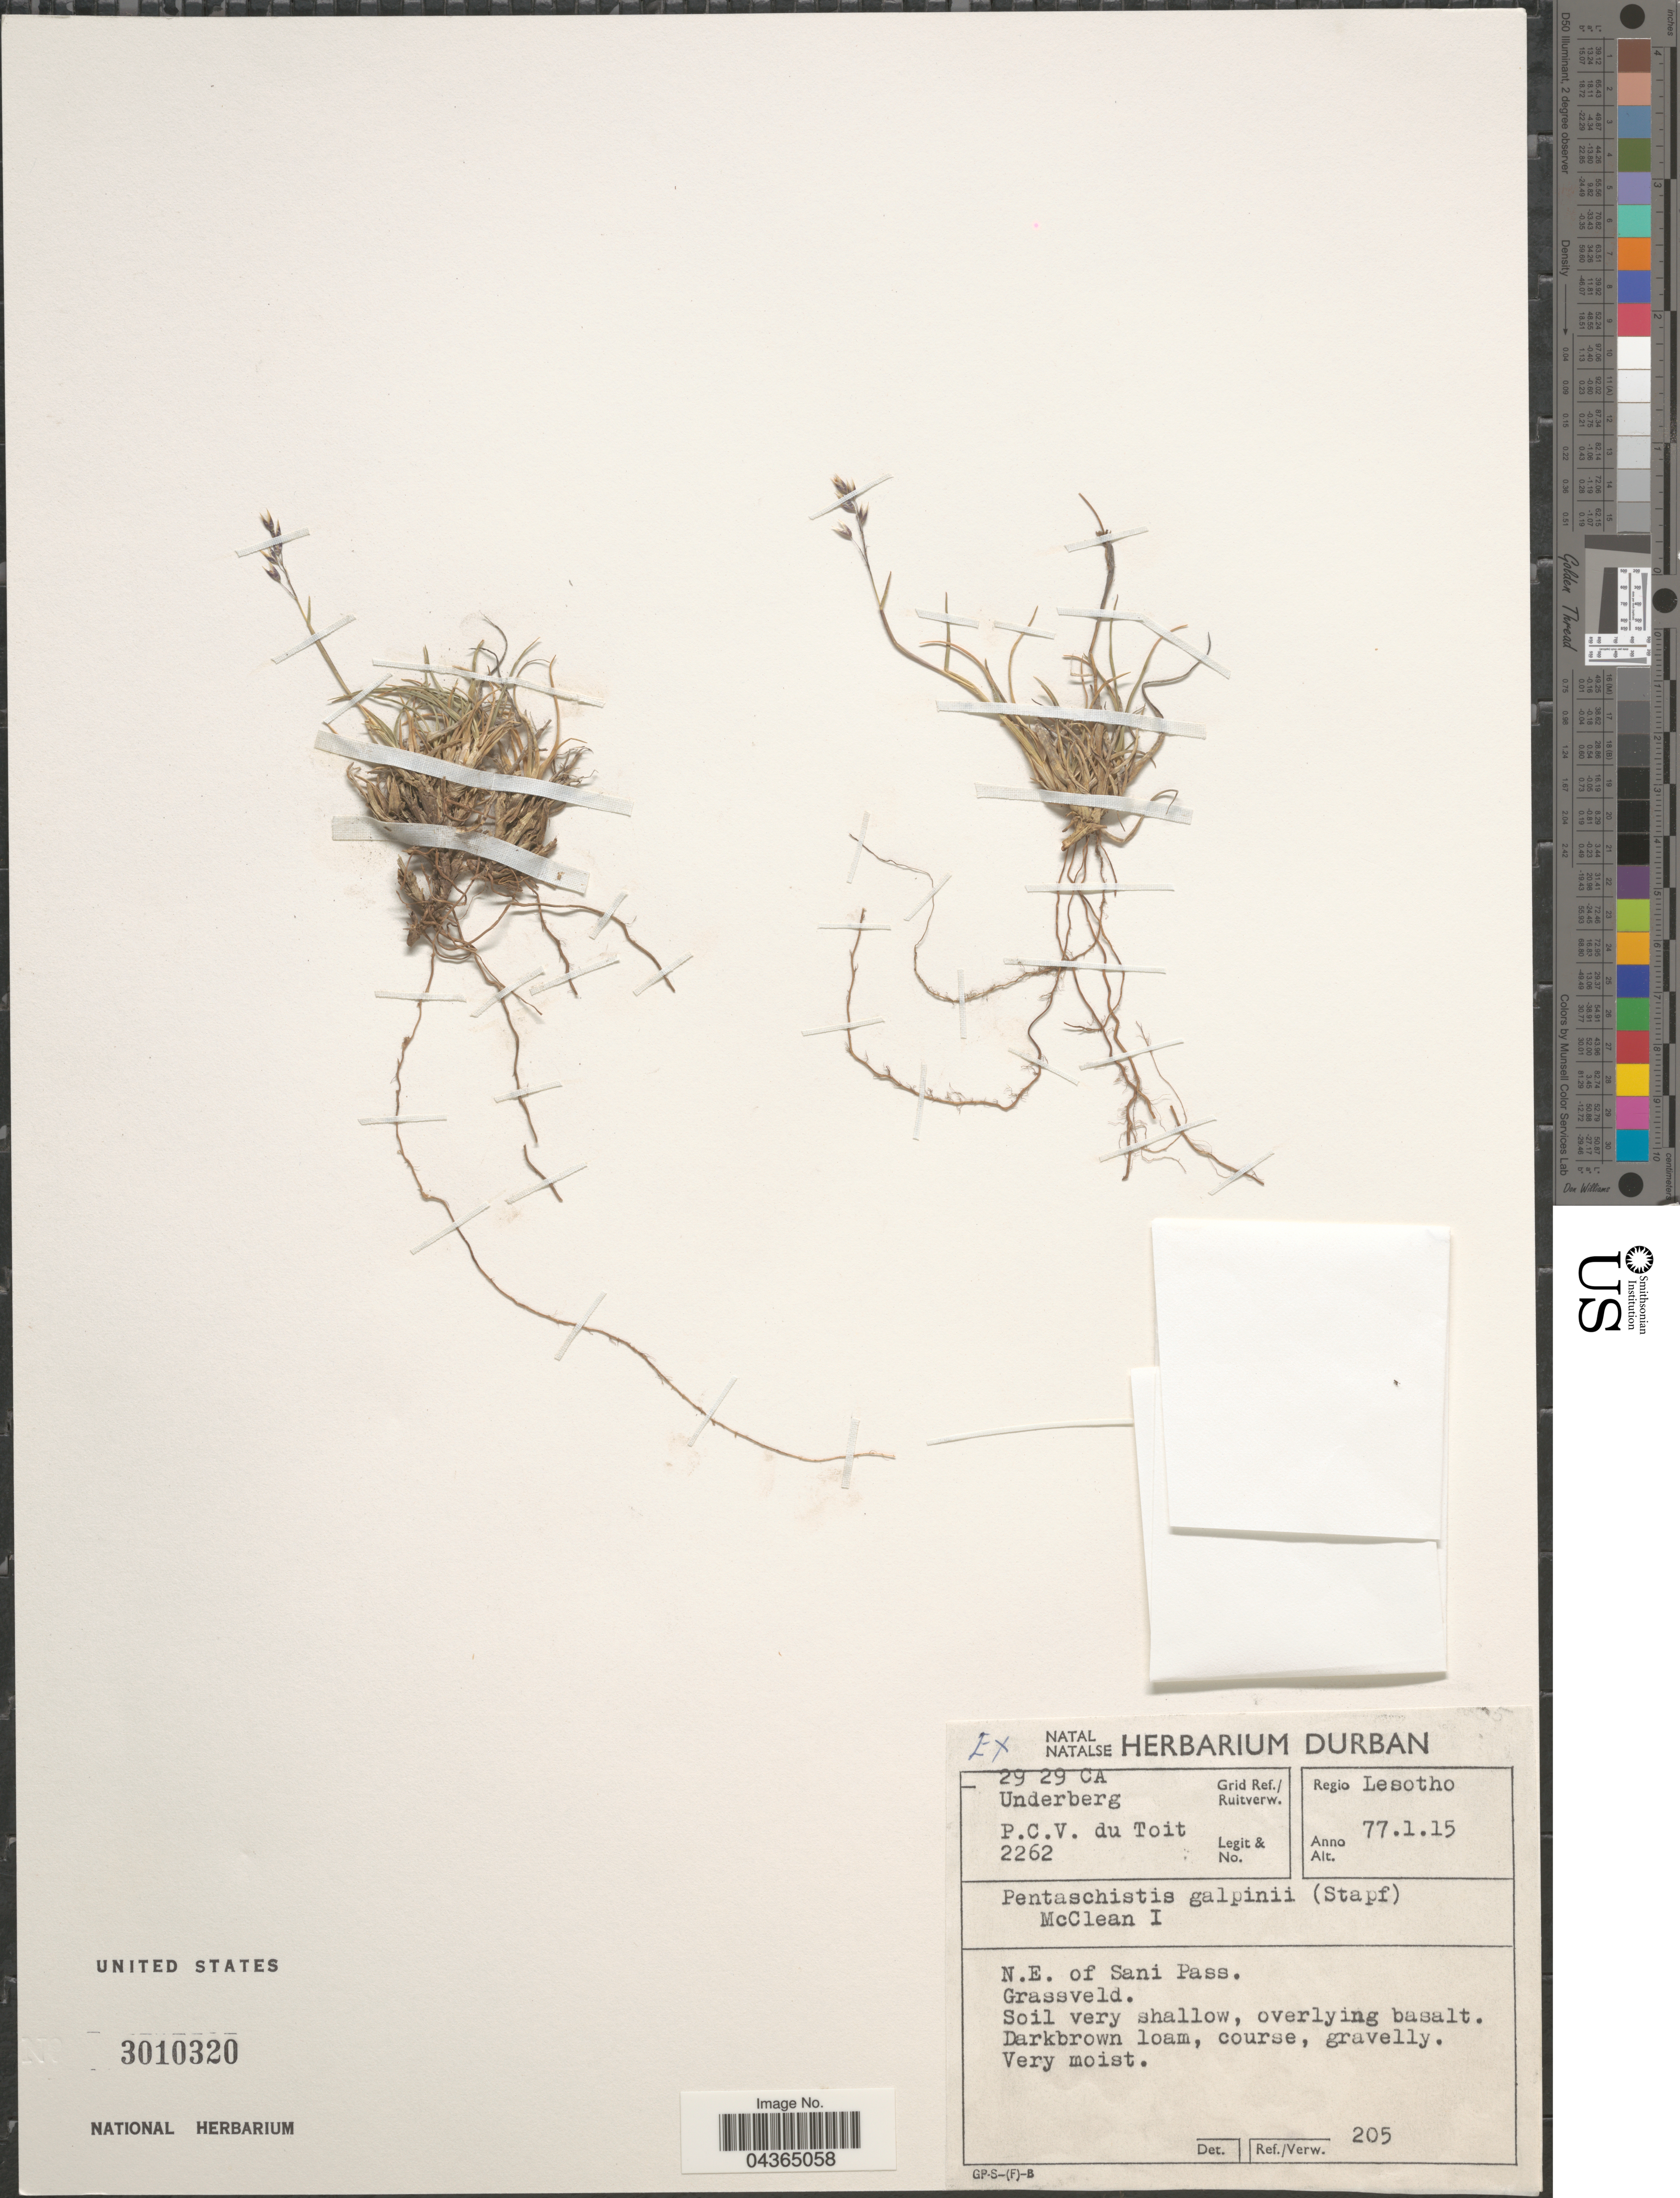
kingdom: Plantae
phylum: Tracheophyta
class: Liliopsida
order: Poales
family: Poaceae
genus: Pentameris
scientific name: Pentameris galpinii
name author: (Stapf) Galley & H.P. Linder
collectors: P. Du Toit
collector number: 2262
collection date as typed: Transcribed d/m/y: 15/1/77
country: Lesotho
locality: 29 29 CA Underberg Grid Ref./Ruitverw. Regio Lesotho. N.E. of Sani Pass.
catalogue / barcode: US 3010320